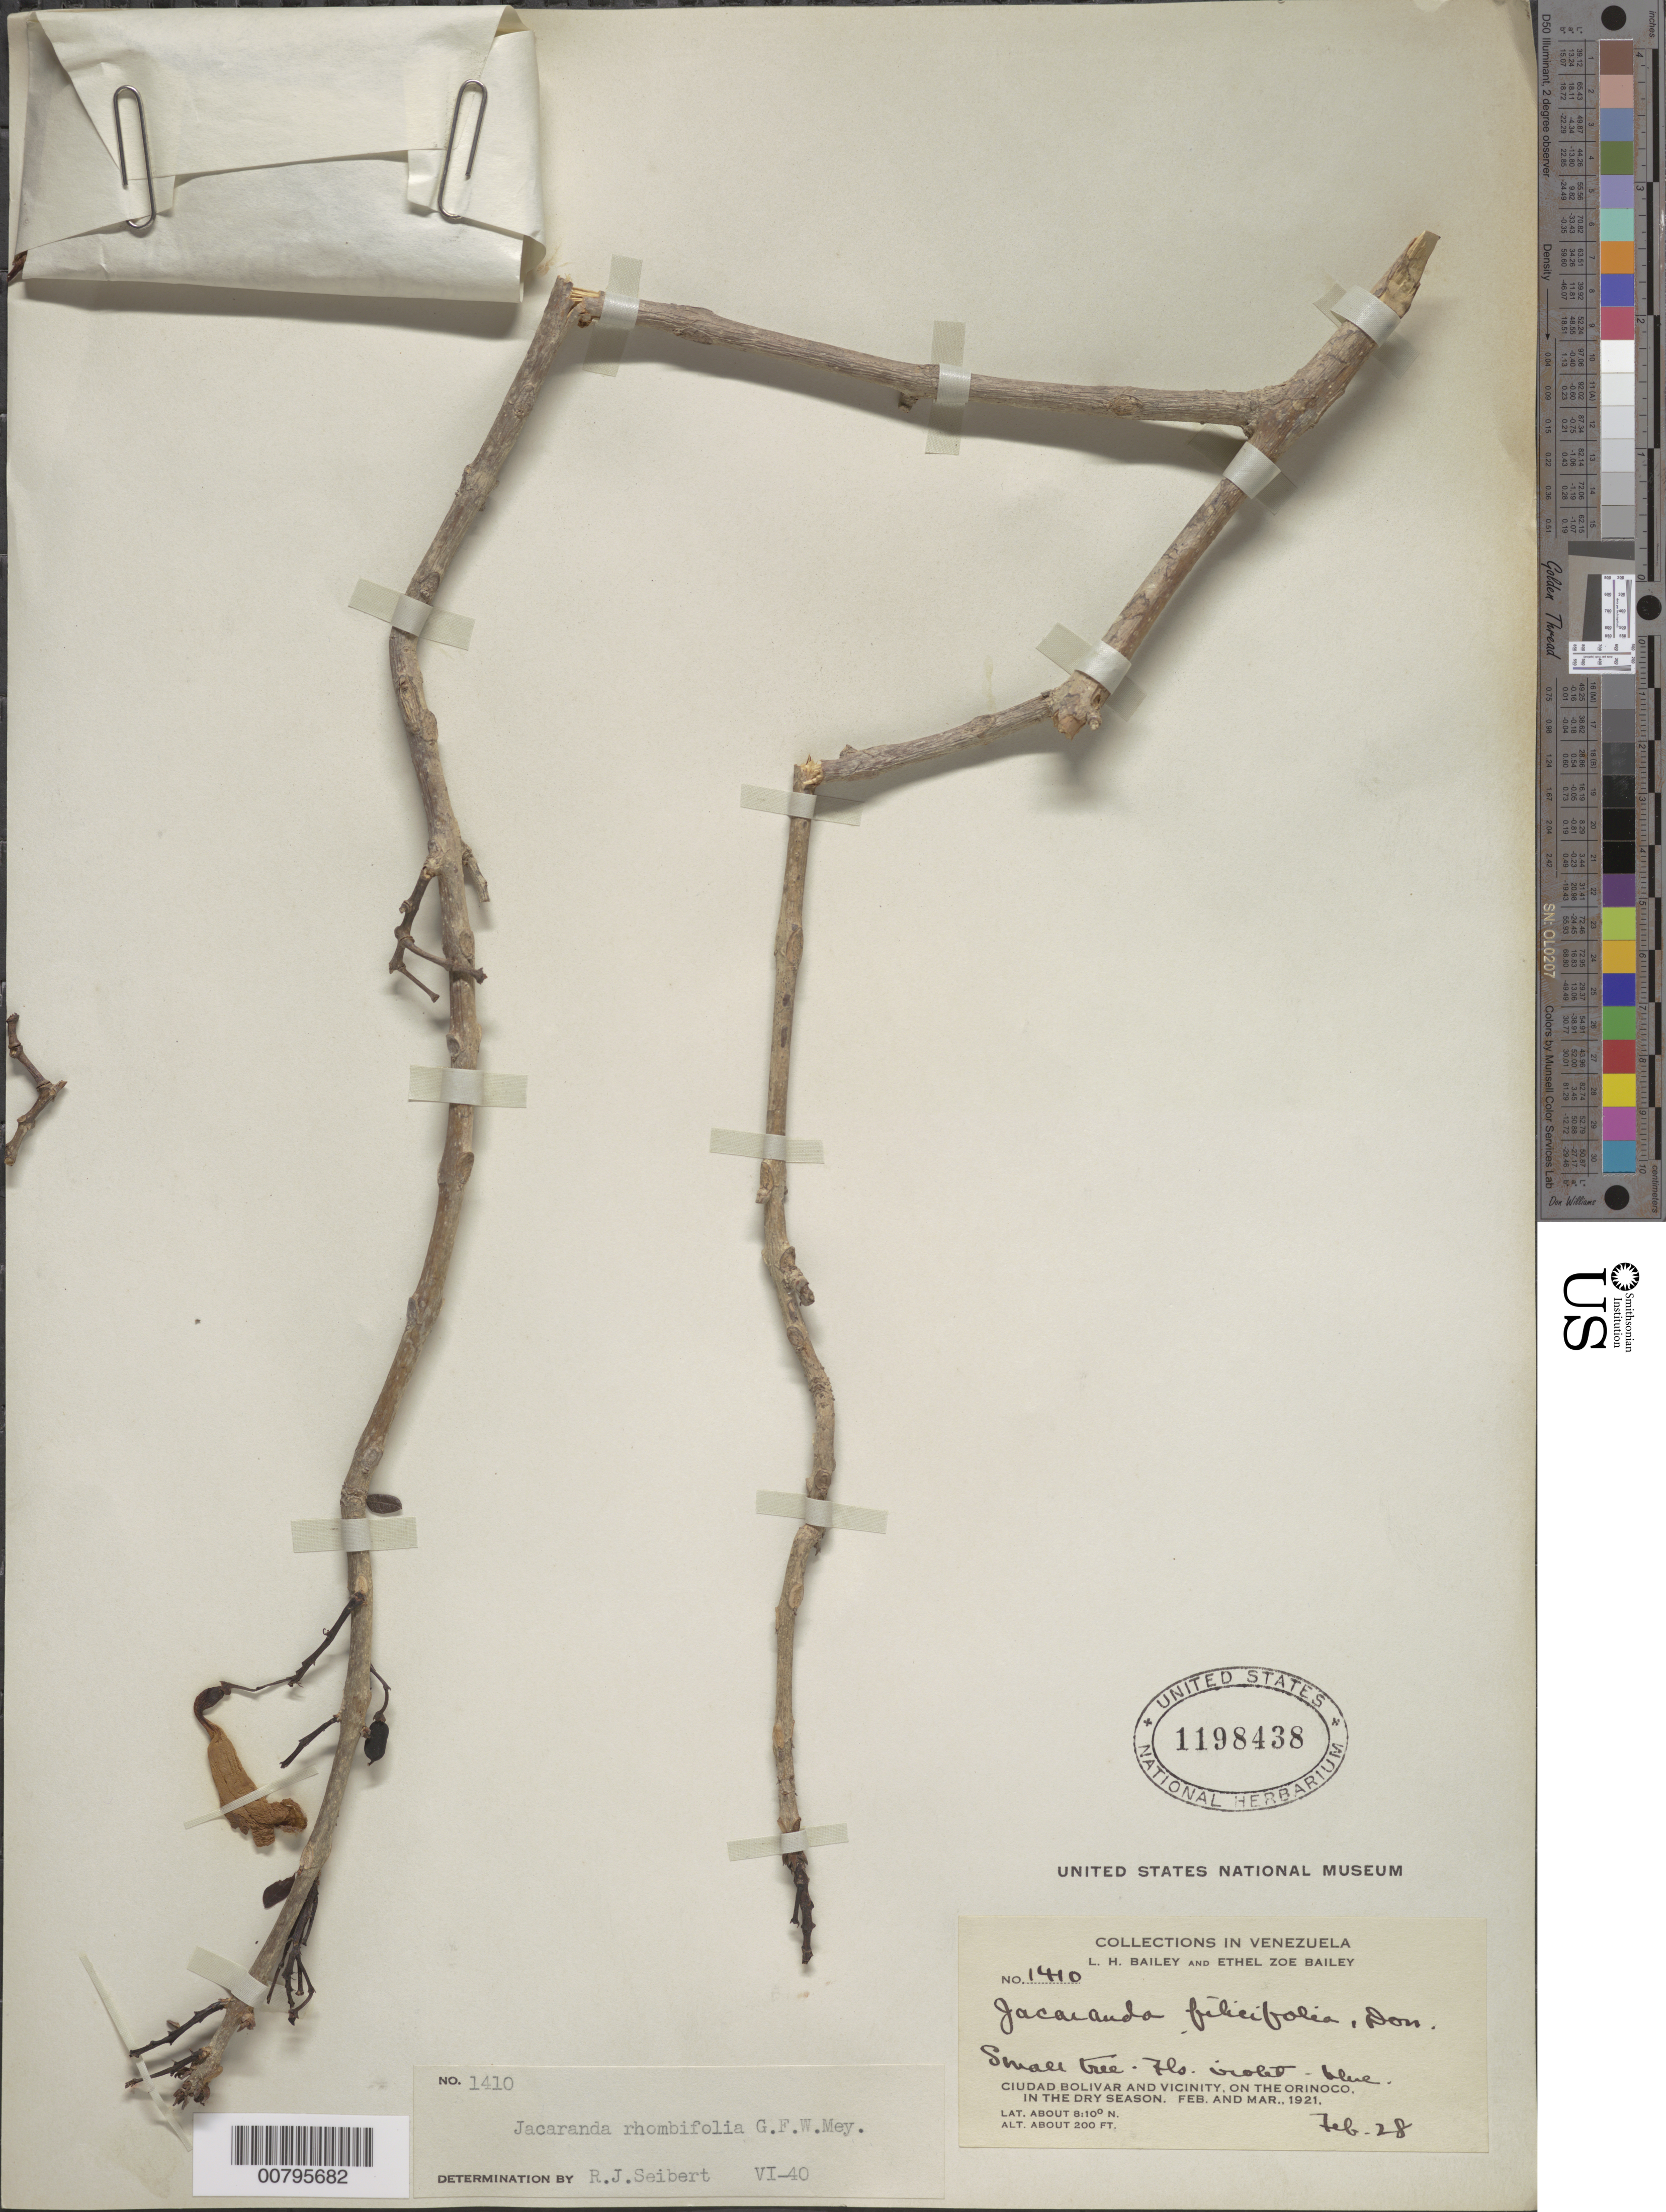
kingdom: Plantae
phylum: Tracheophyta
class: Magnoliopsida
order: Lamiales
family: Bignoniaceae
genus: Jacaranda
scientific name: Jacaranda rhombifolia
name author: G. Mey.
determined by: Seibert, Russell J.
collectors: L. H. Bailey & E. Z. Bailey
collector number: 1410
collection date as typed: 28-Feb-21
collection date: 1921-02-28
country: Venezuela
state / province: Bolívar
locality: Ciudad Bolívar and vicinity, Orinoco R.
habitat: Dry season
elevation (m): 61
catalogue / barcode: US 1198438